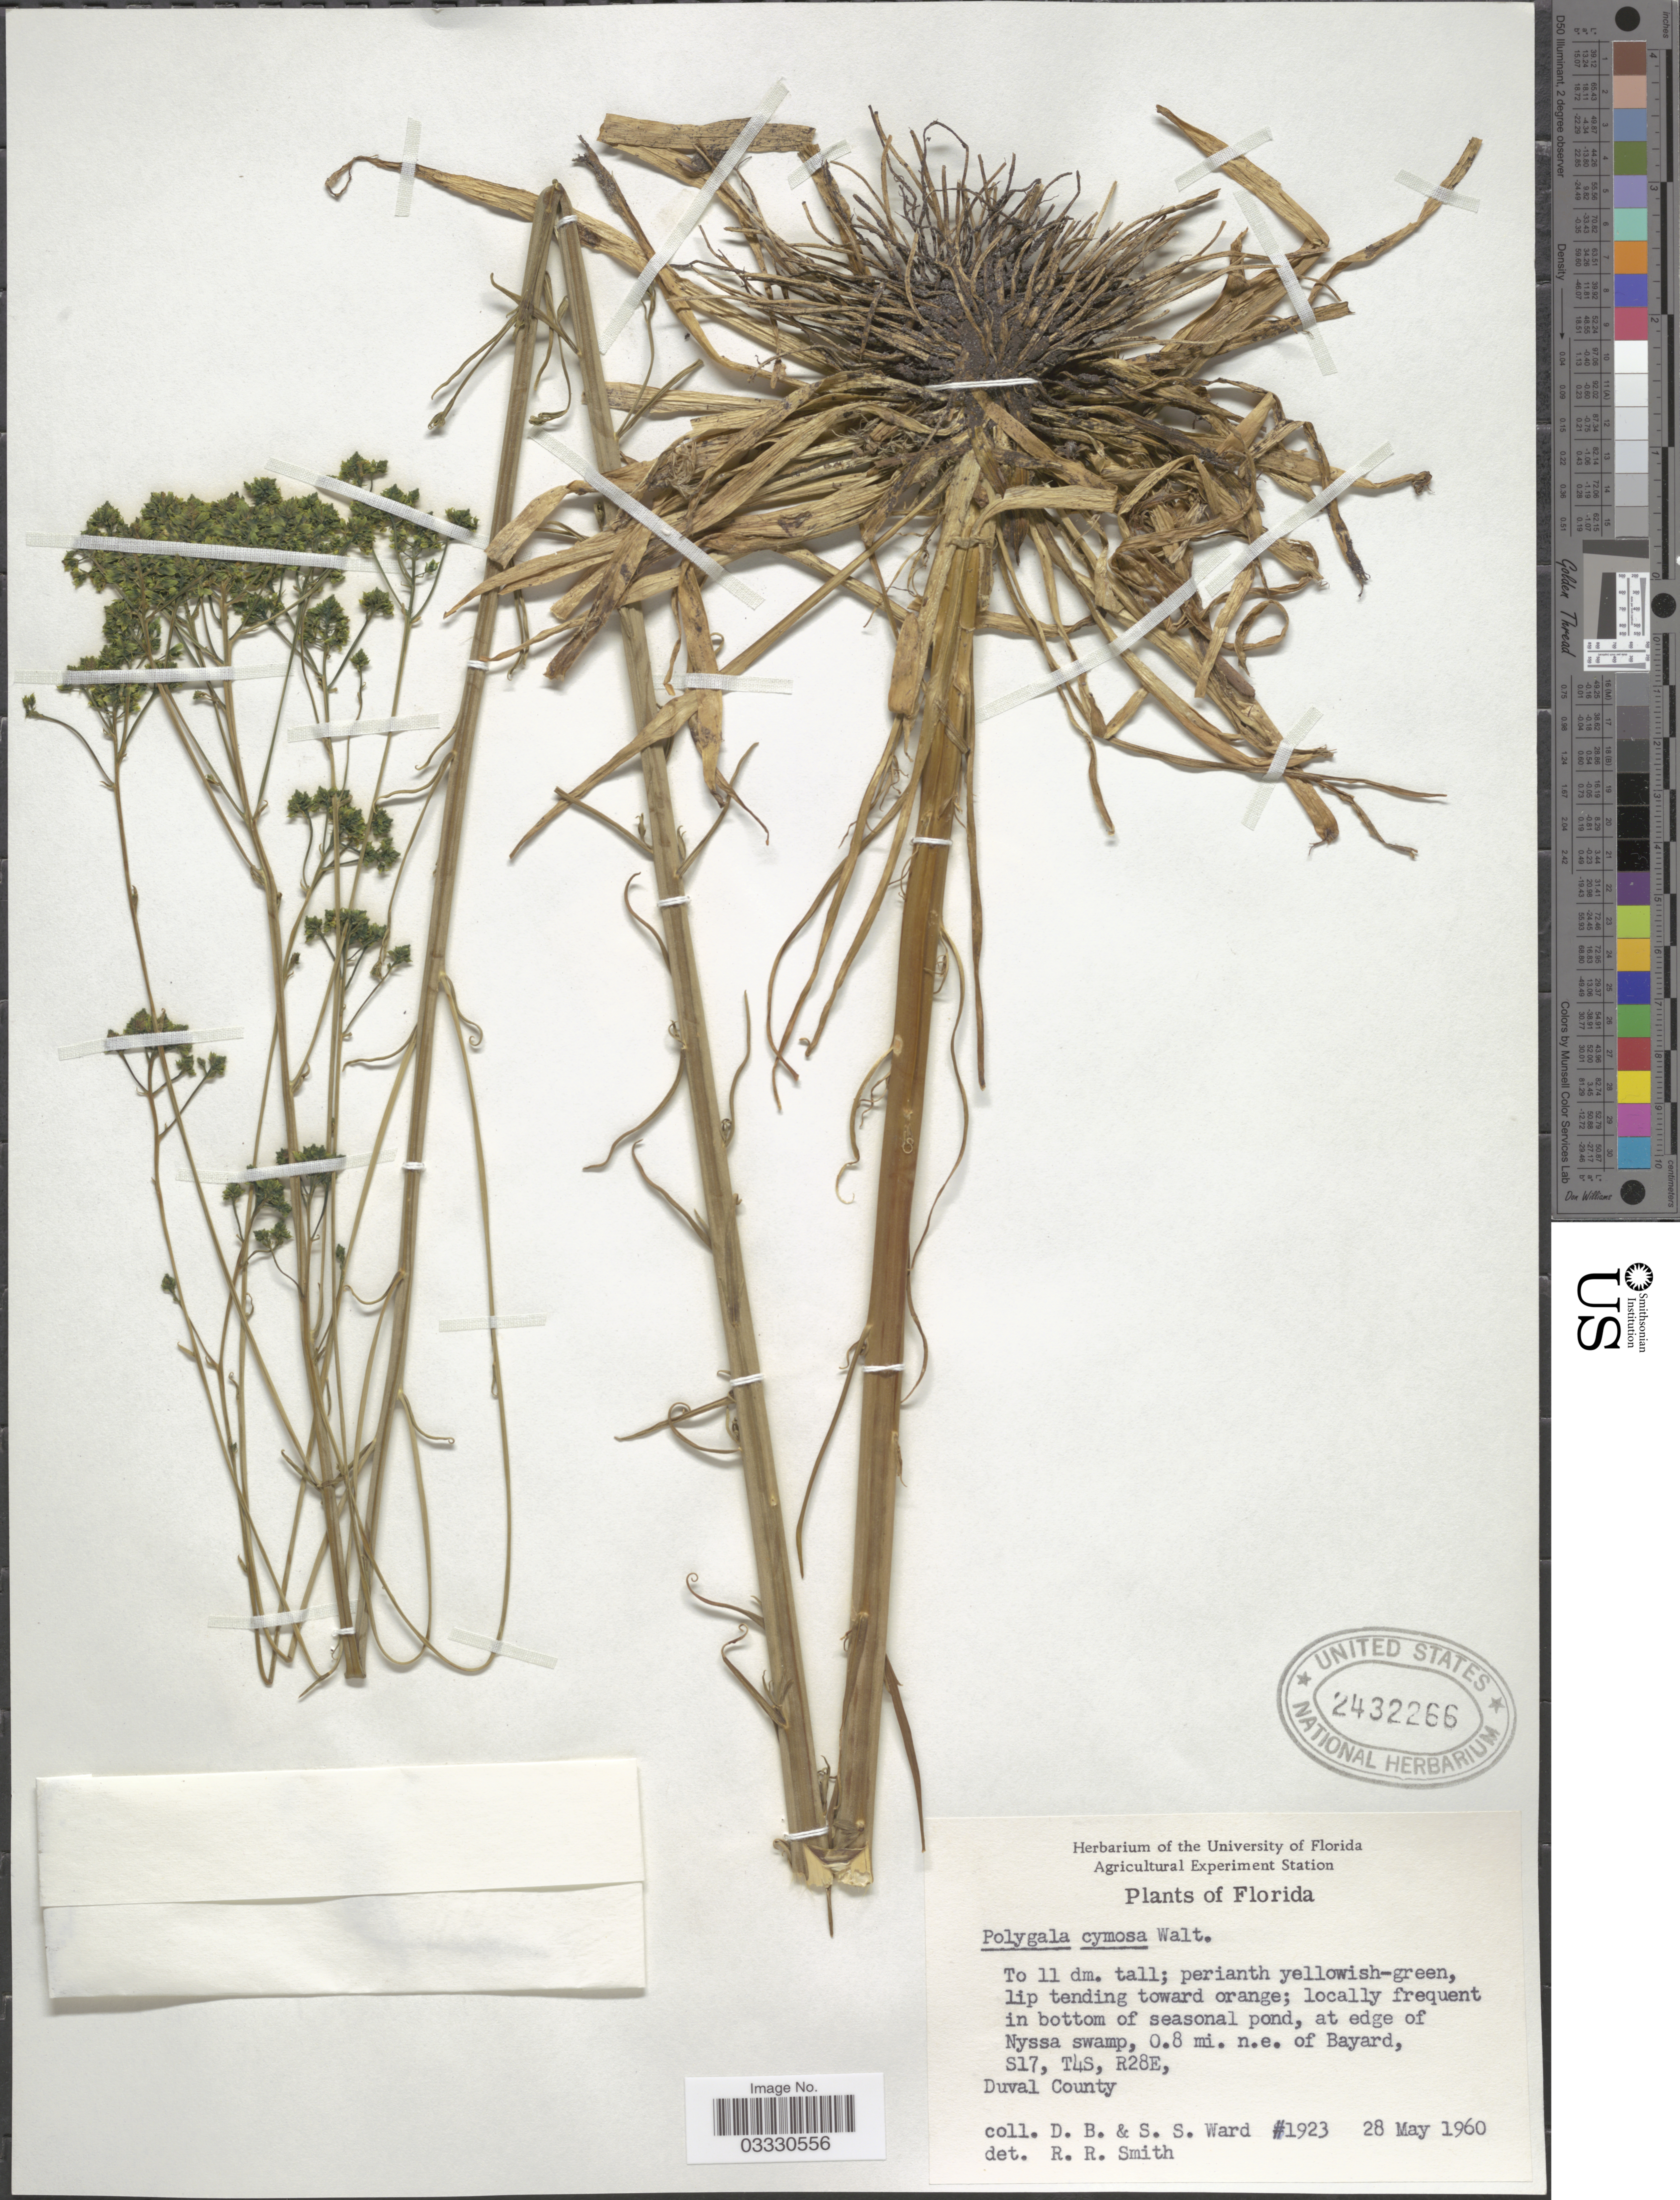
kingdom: Plantae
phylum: Tracheophyta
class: Magnoliopsida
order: Fabales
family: Polygalaceae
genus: Polygala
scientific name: Polygala cymosa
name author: Walter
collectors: D. B. Ward & S. S. Ward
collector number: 1923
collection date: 1960-05-28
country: United States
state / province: Florida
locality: At edge of Nyssa swamp, 0.8 mi. n.e. of Bayard, S17, T4S, R28E, Duval County.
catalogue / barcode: US 2432266